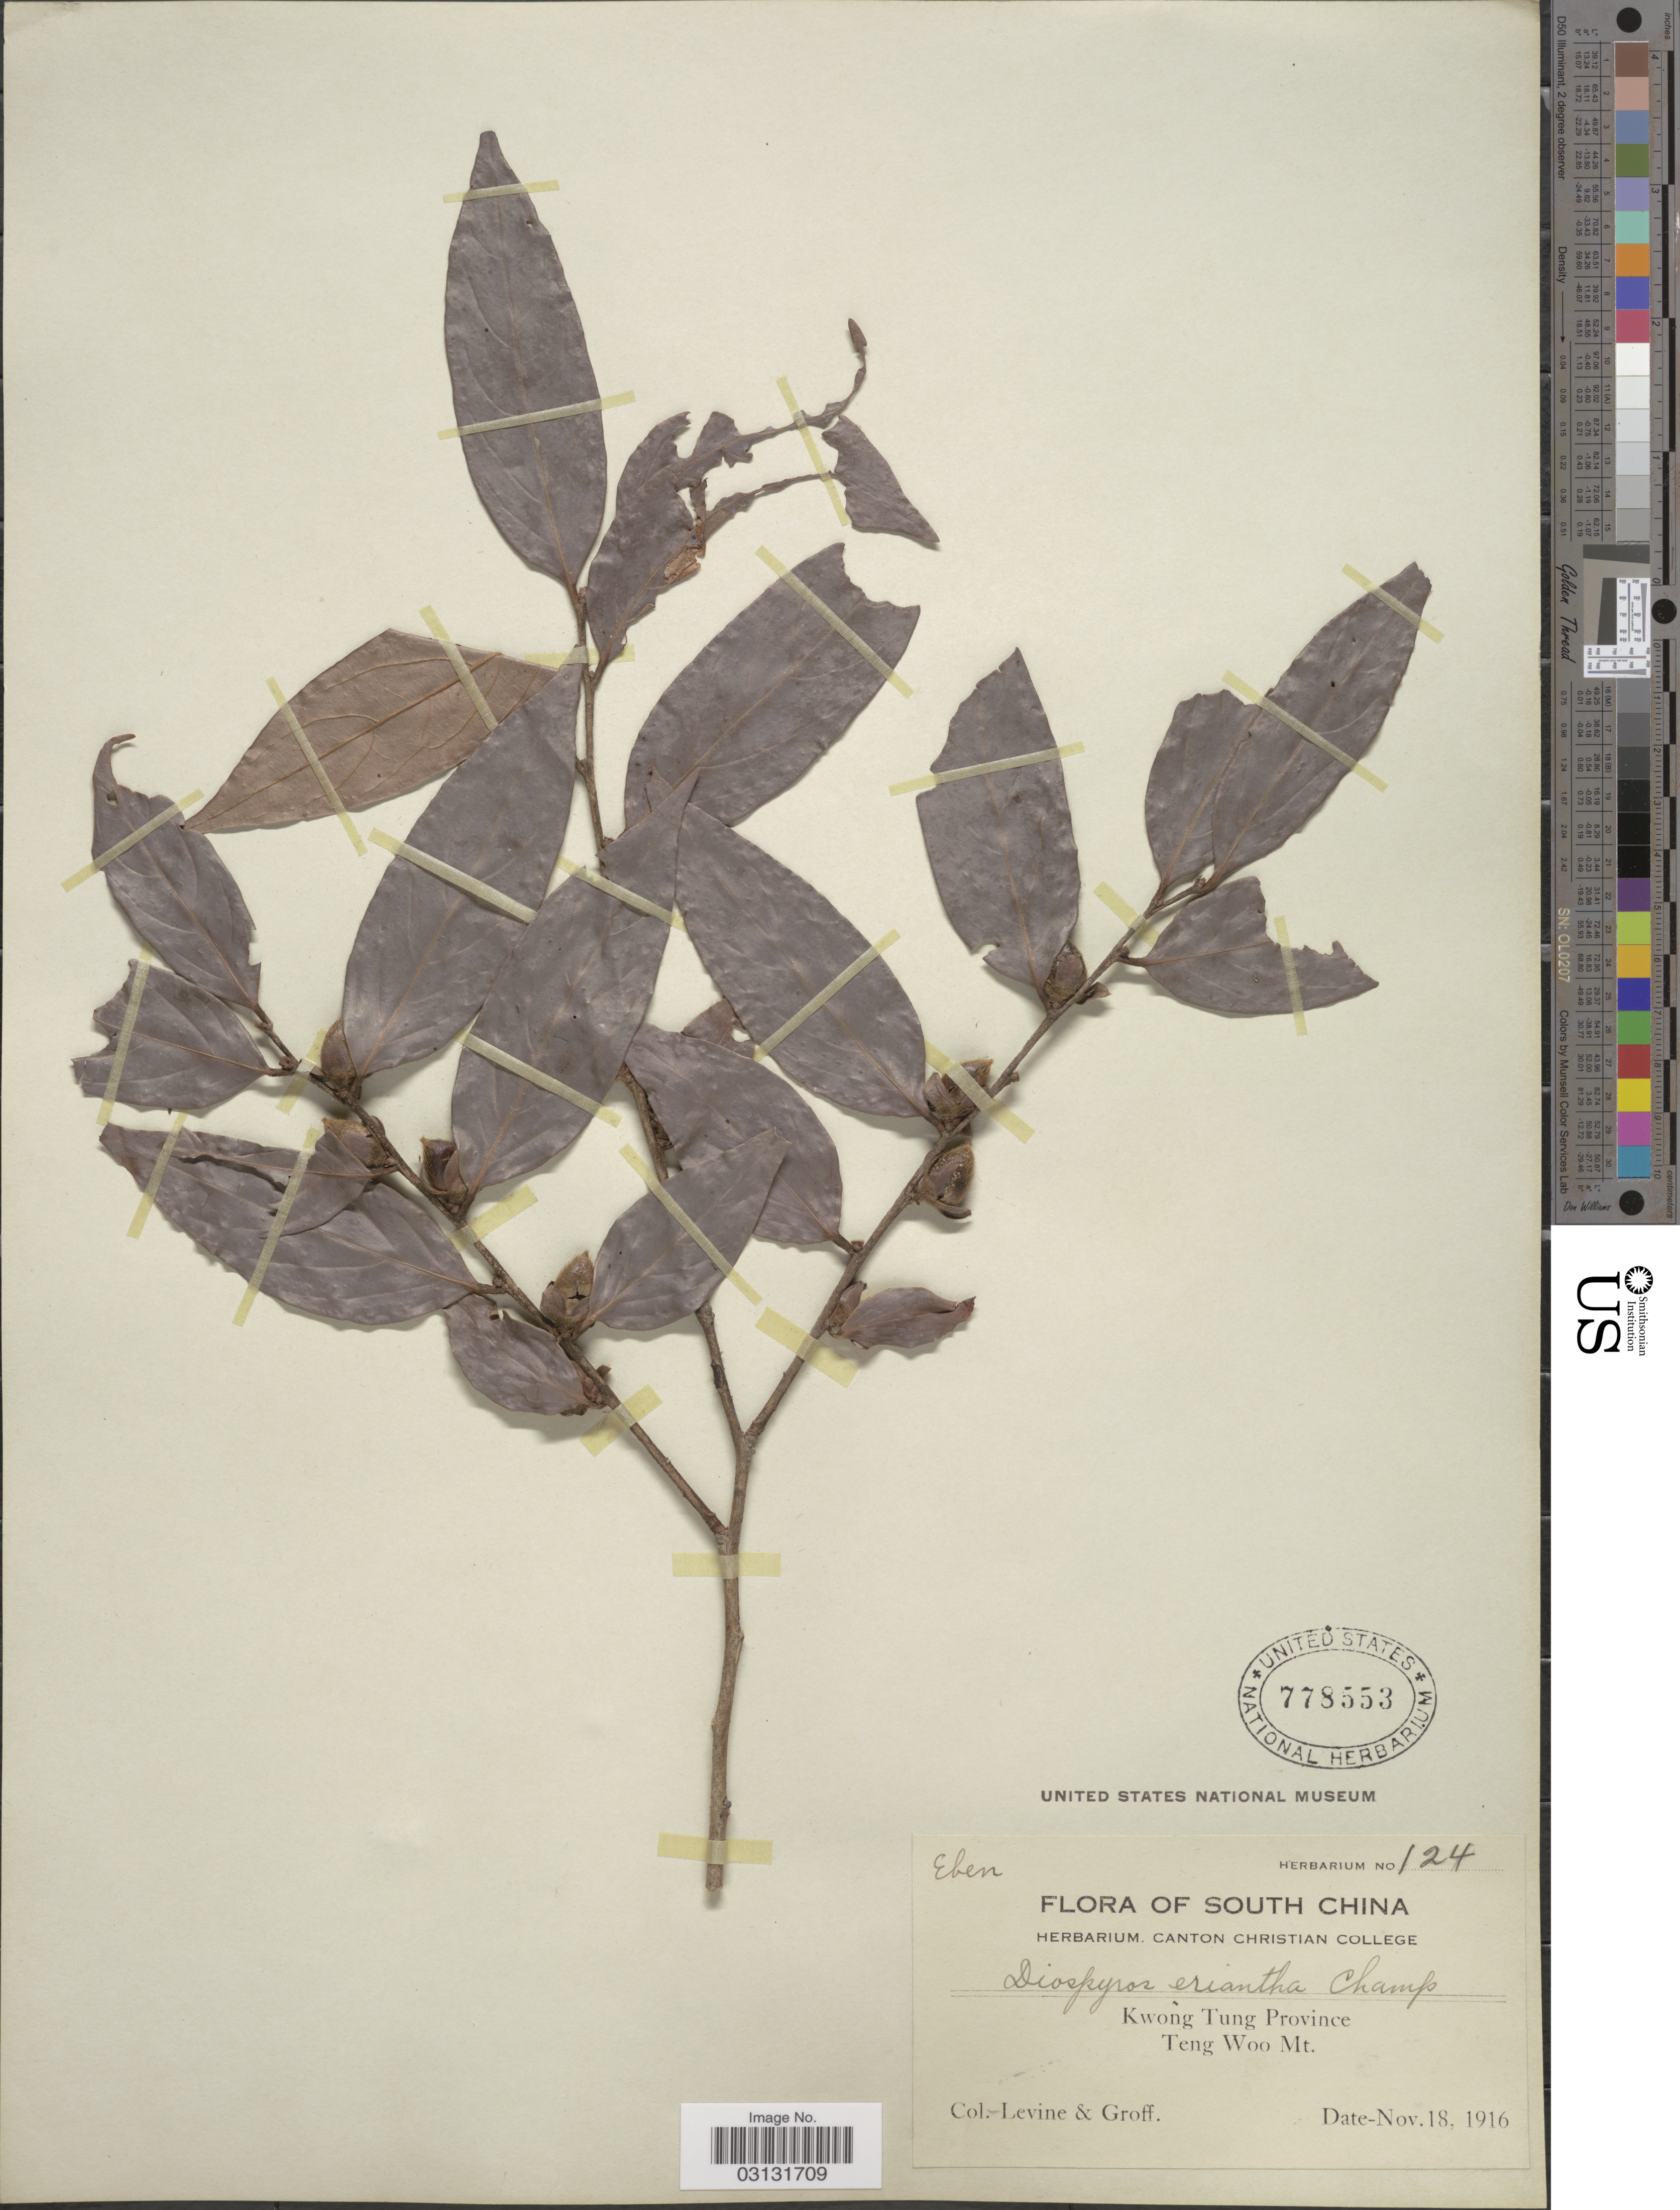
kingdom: Plantae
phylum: Tracheophyta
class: Magnoliopsida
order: Ericales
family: Ebenaceae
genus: Diospyros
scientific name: Diospyros eriantha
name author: Champ. ex Benth.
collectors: -. Levine & -- Groff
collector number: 124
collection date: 1916-11-18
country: China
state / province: Guangdong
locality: South China. Kwong Tung Province. Teng Woo Mt.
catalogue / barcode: US 778553